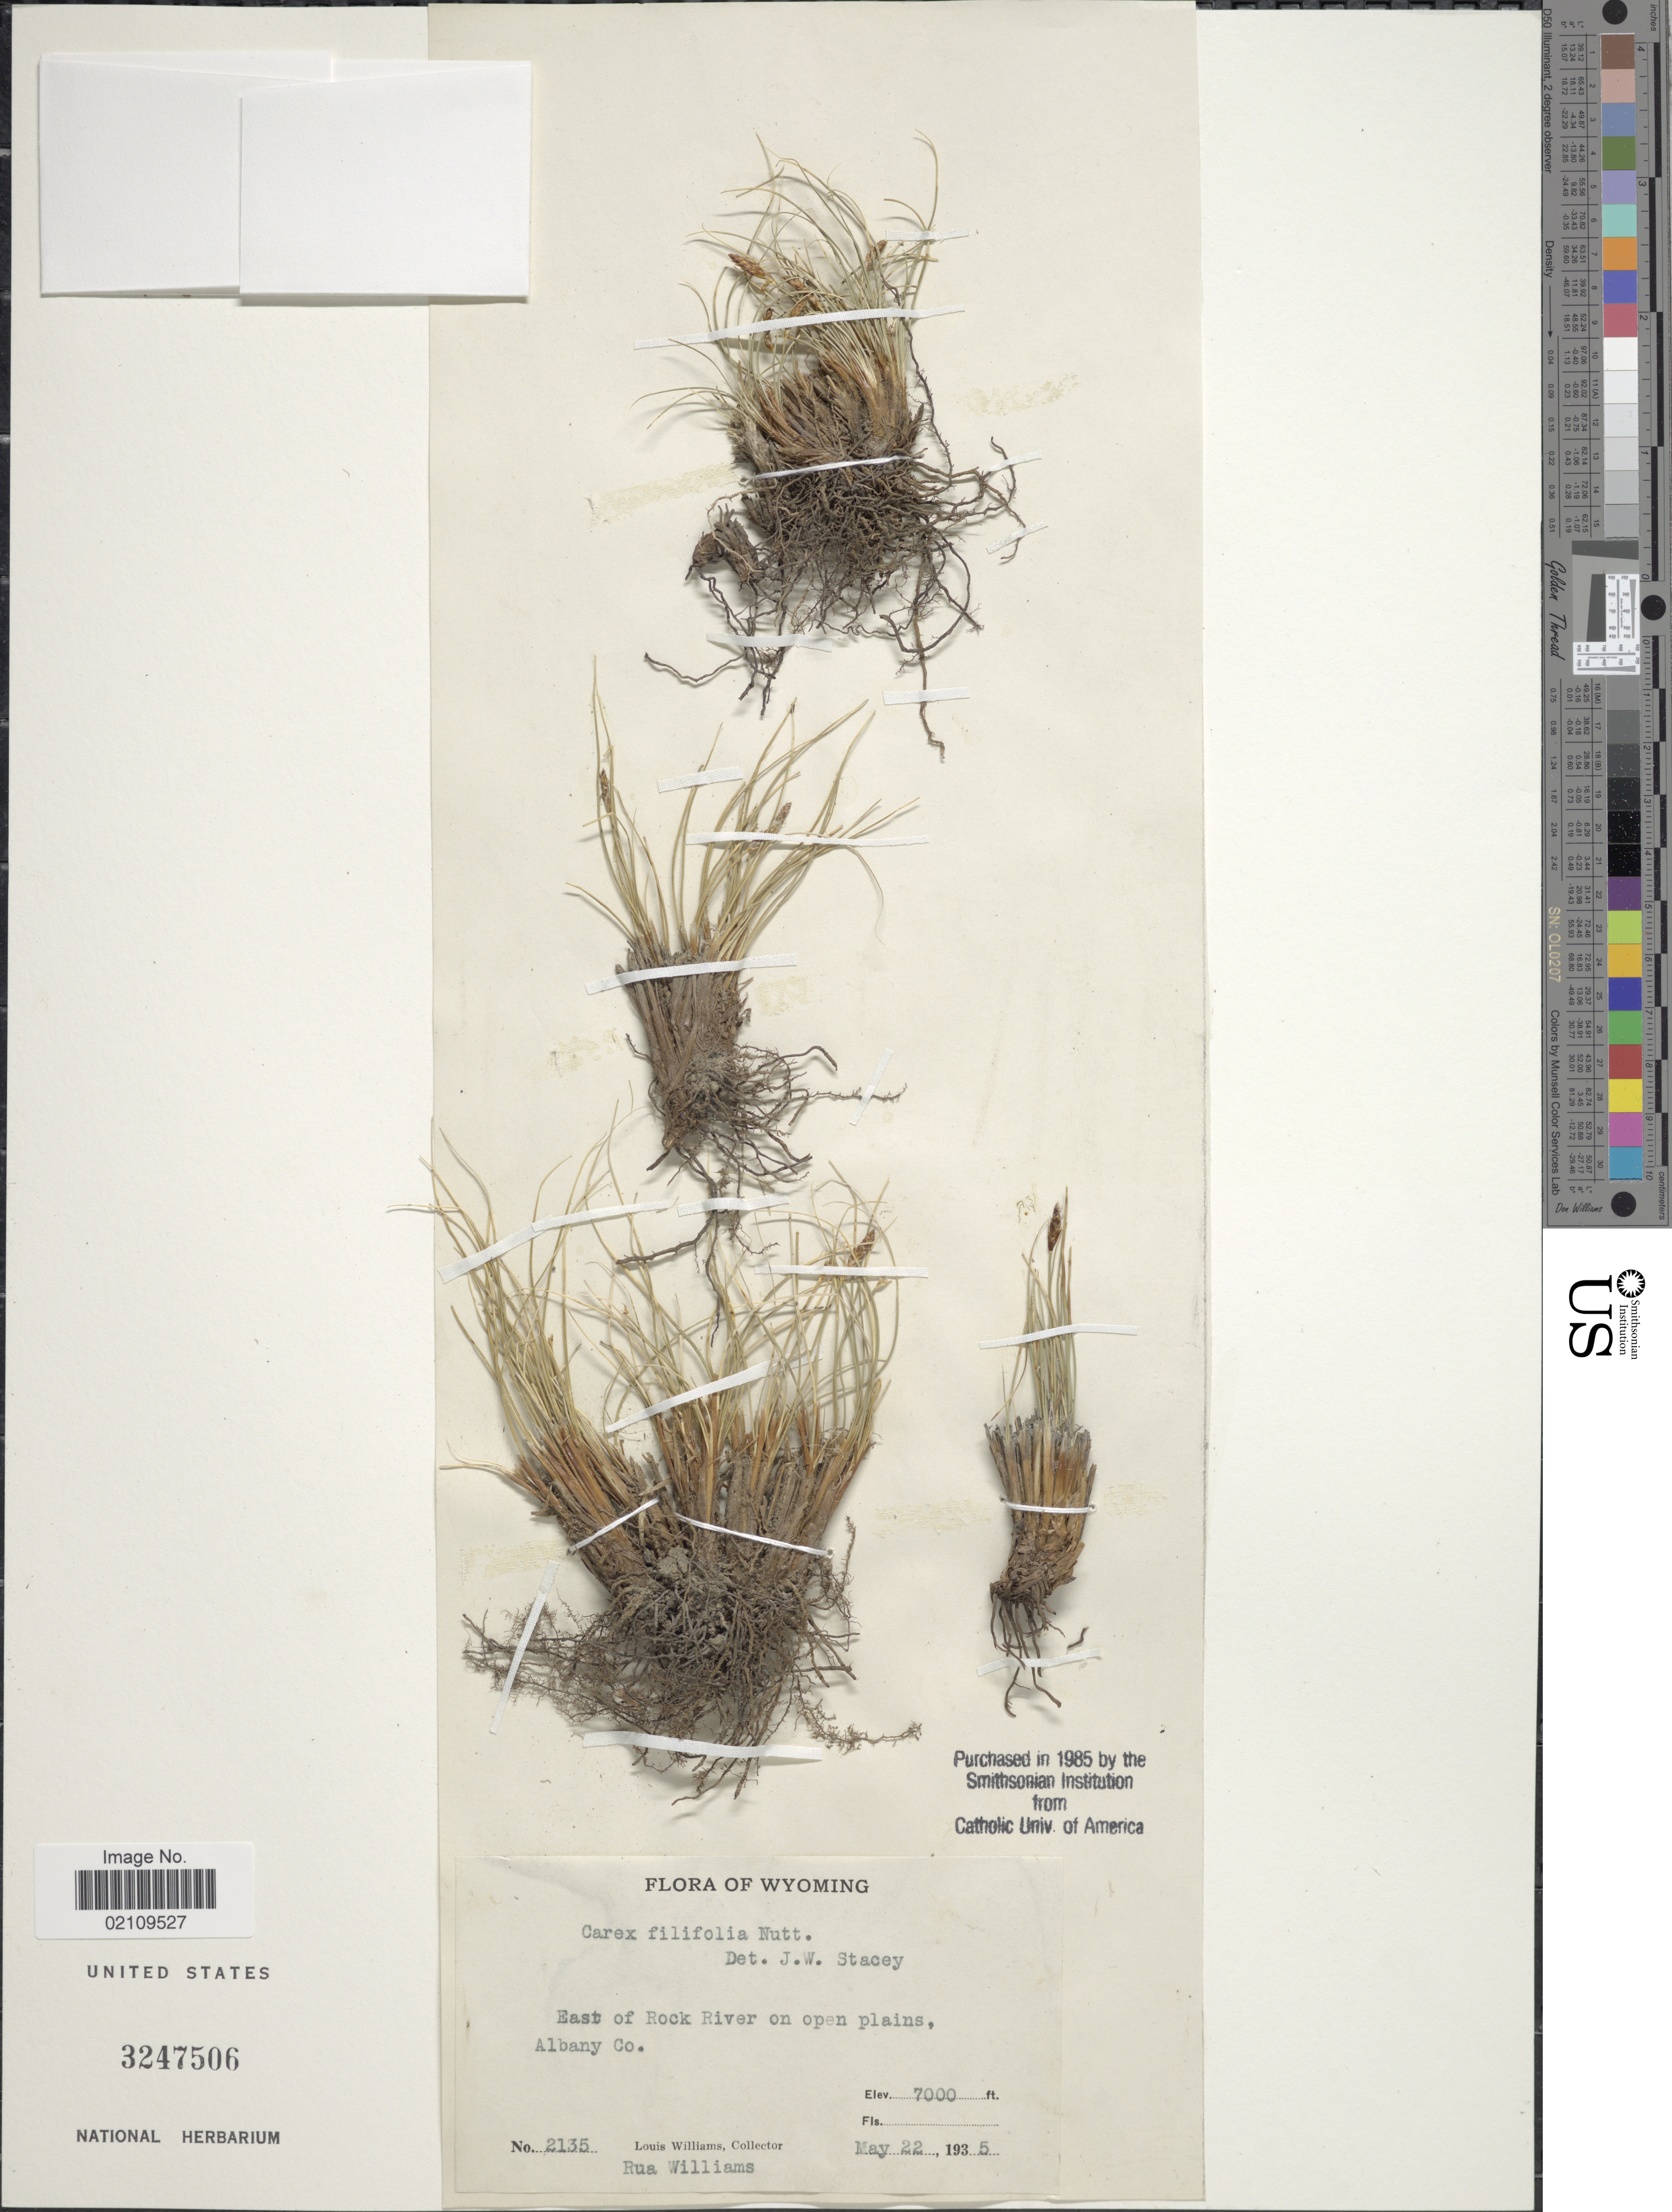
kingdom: Plantae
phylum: Tracheophyta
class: Liliopsida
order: Poales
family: Cyperaceae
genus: Carex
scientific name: Carex filifolia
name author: Nutt.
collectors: L. O. Williams & R. P. Williams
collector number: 2135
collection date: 1935-05-22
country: United States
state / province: Wyoming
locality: East of Rock River on open plains, Albany Co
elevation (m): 2134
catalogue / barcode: US 3247506